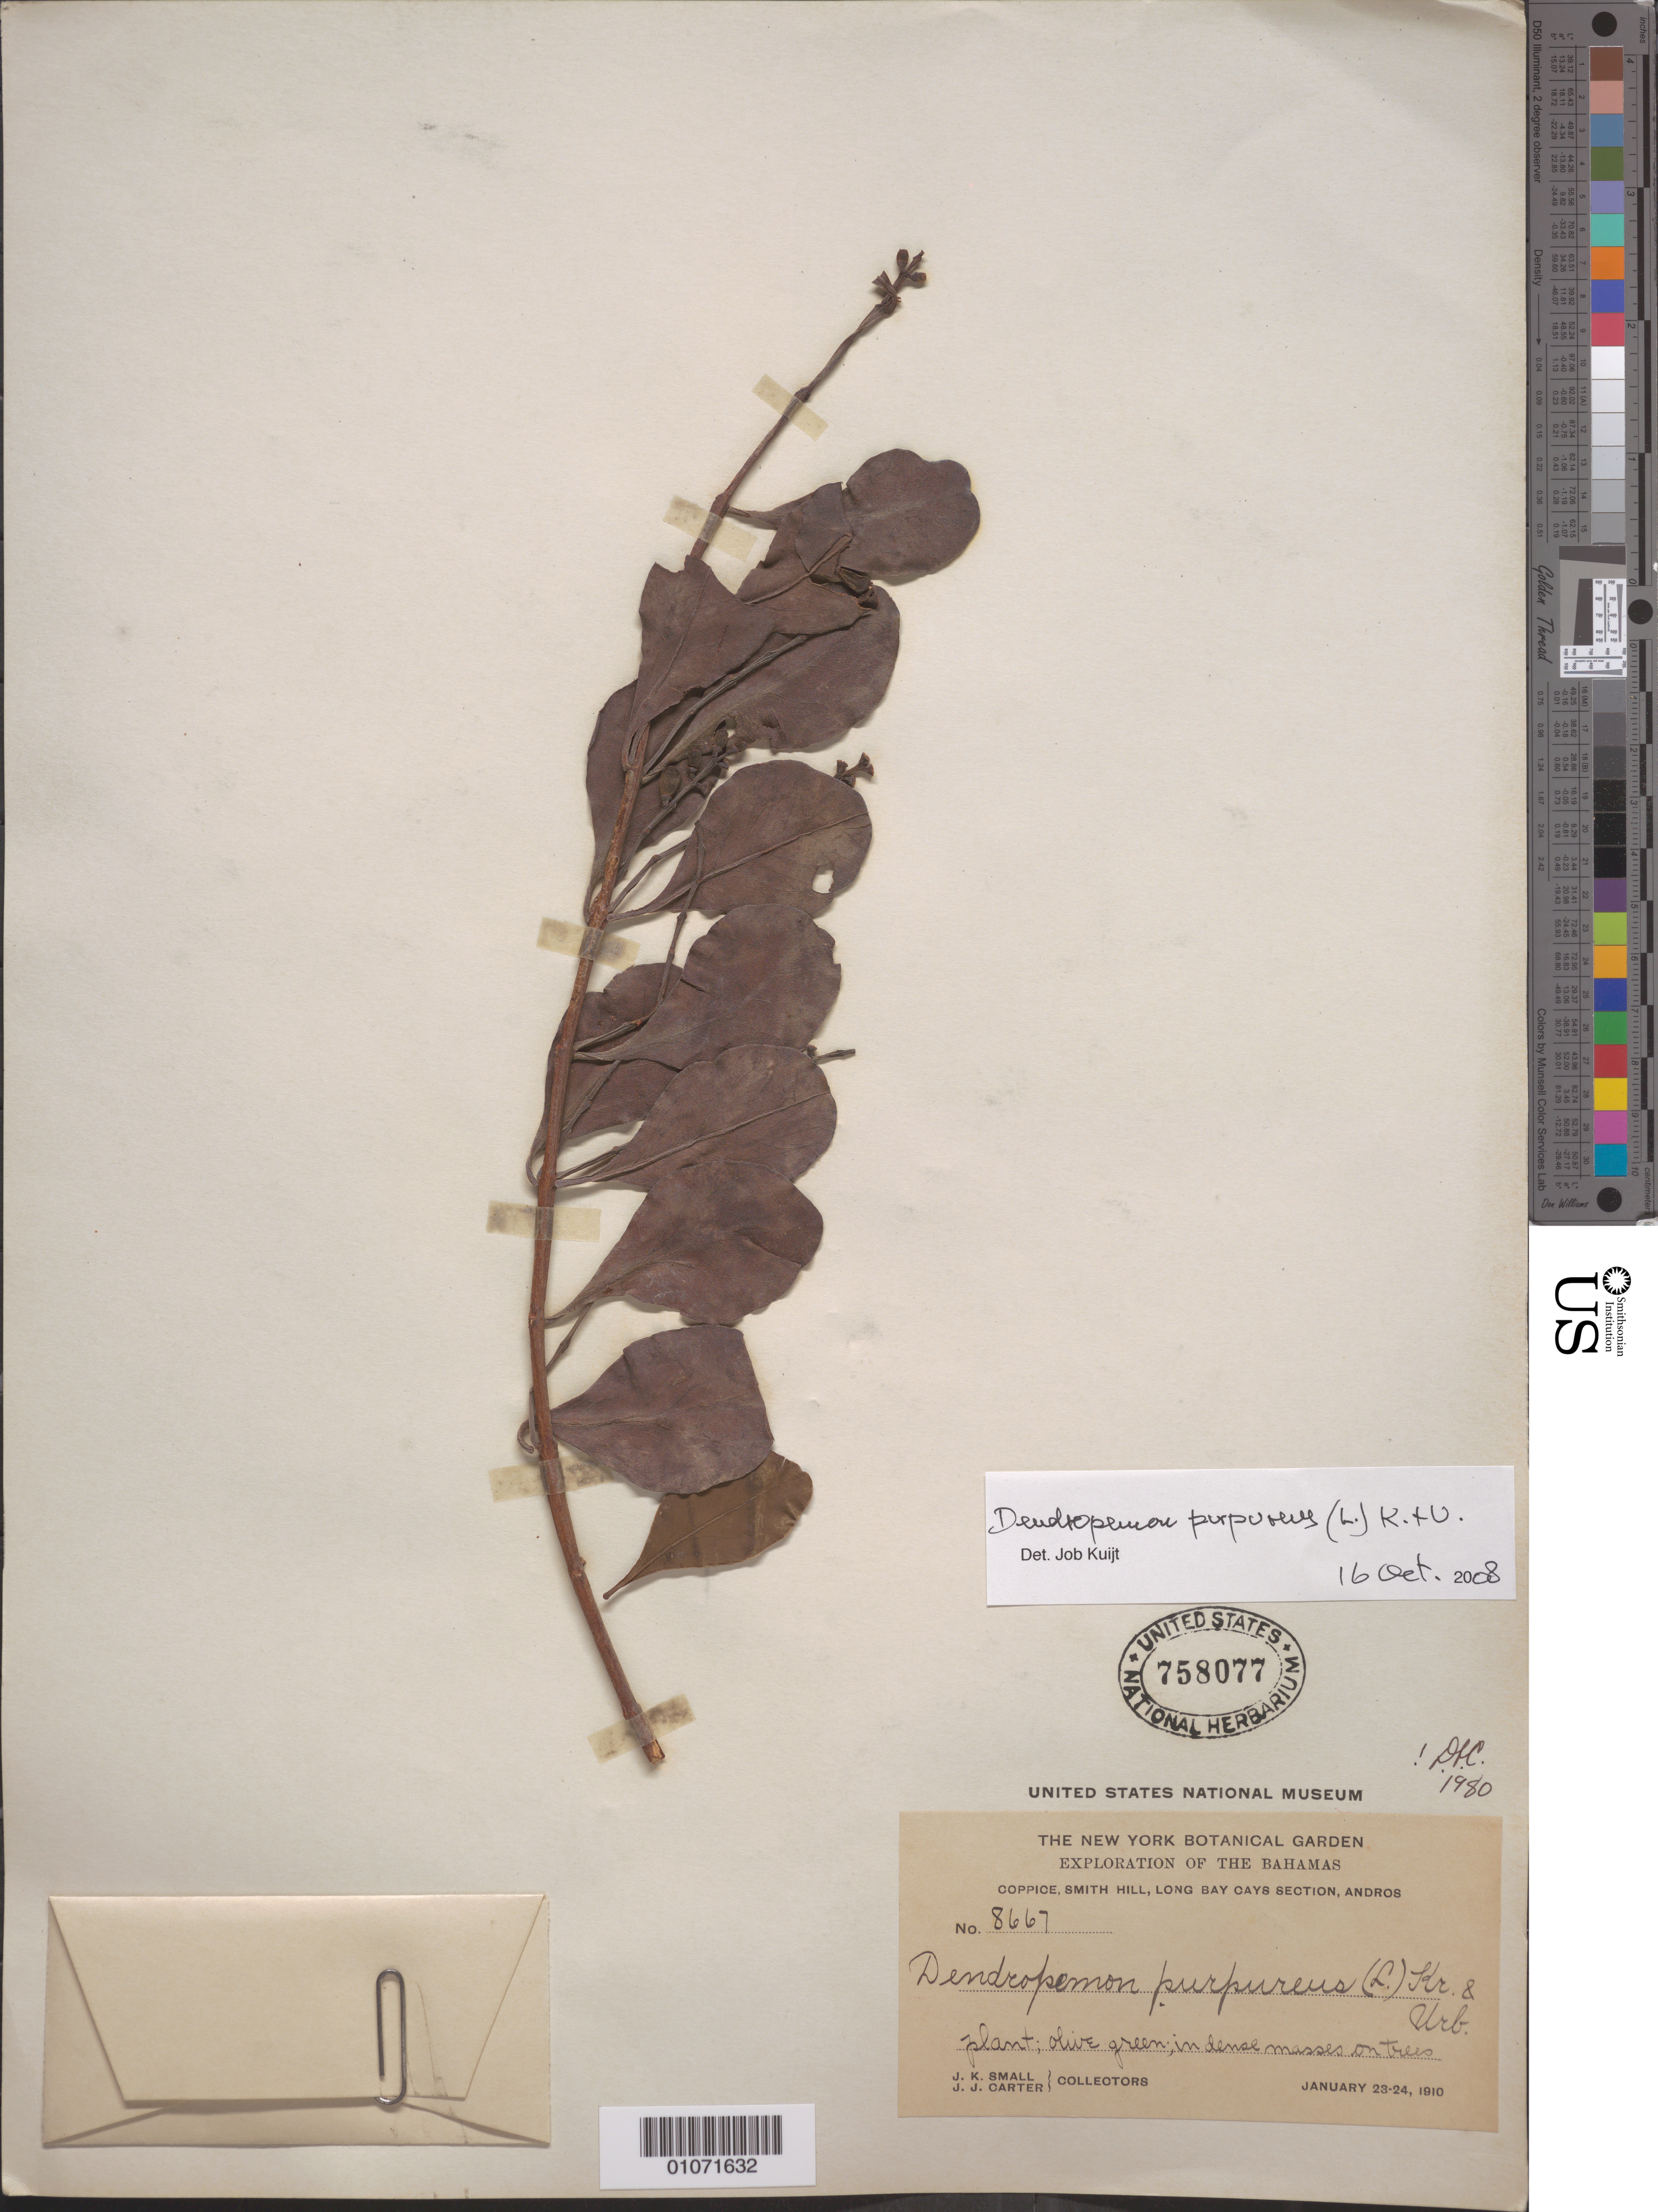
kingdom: Plantae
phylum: Tracheophyta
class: Magnoliopsida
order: Santalales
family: Loranthaceae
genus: Dendropemon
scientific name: Dendropemon purpureus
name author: (L.) Krug & Urb.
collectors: J. K. Small & J. J. Carter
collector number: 8667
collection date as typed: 23 Jan 1910 to 24 Jan 1910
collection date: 1910-01-23/1910-01-24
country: Bahamas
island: Andros I.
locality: Coppice, Smith Hill, Long Cays section.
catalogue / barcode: US 758077